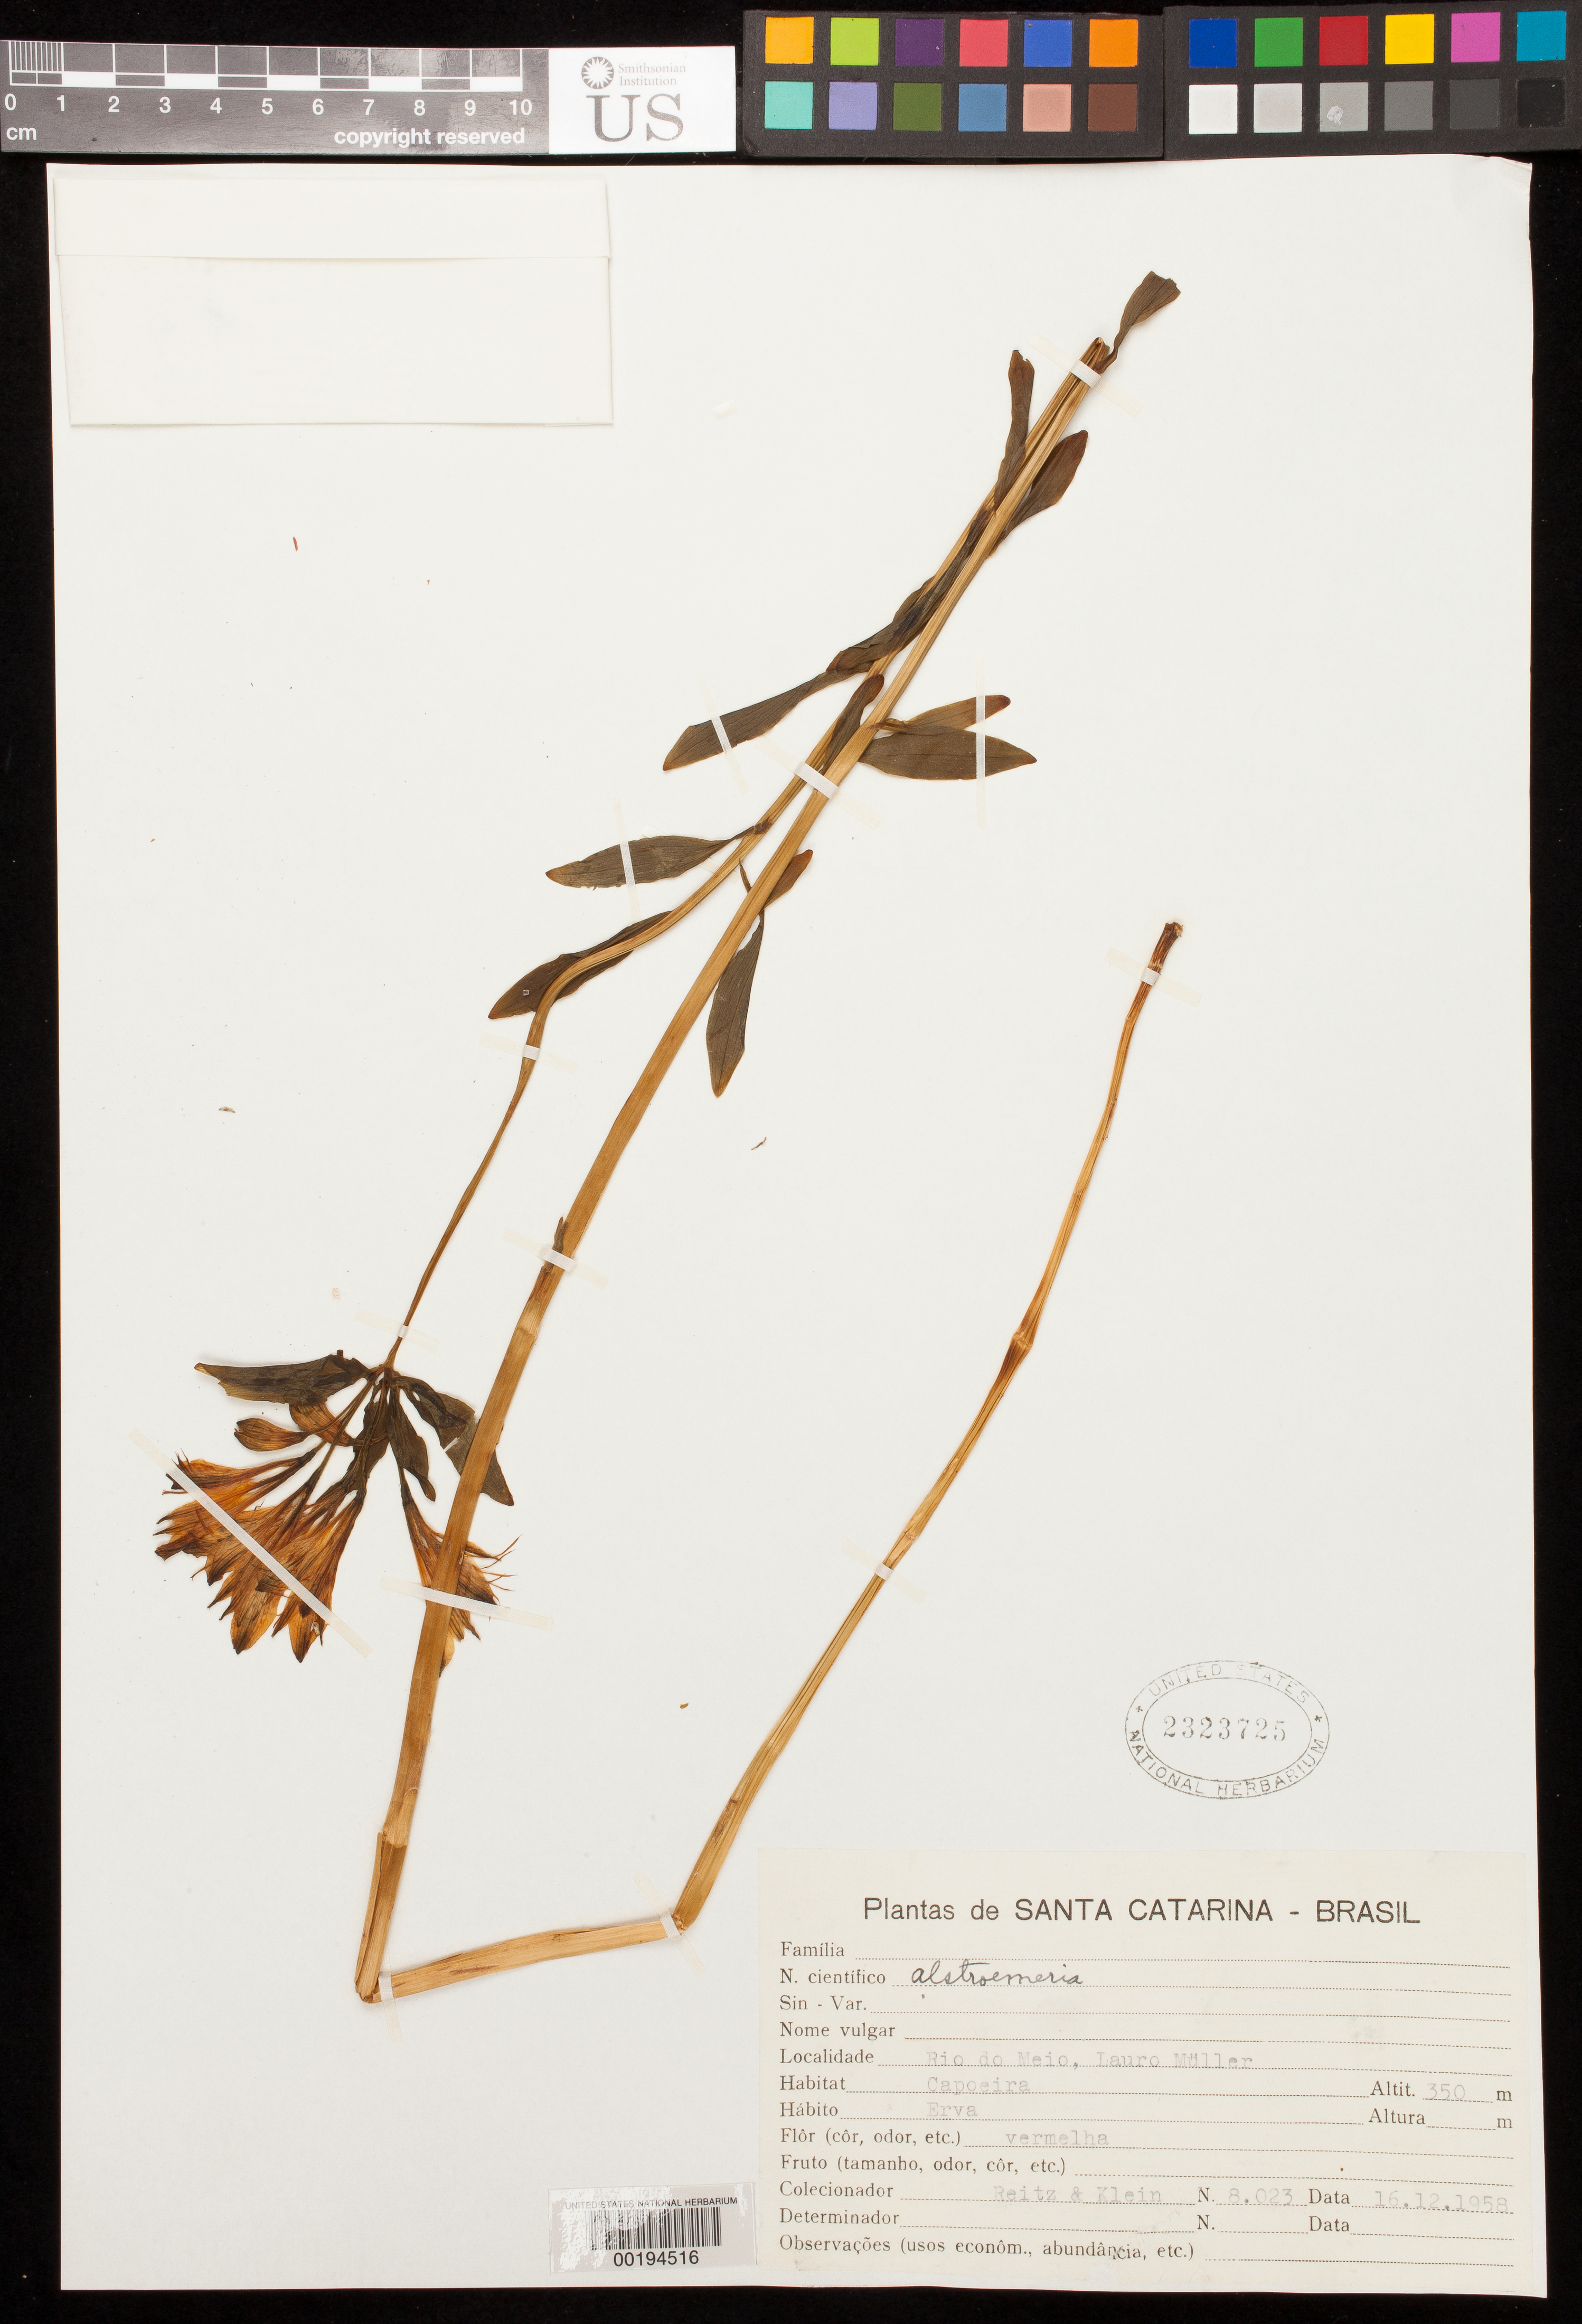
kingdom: Plantae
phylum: Tracheophyta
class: Liliopsida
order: Liliales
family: Alstroemeriaceae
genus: Alstroemeria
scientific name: Alstroemeria sp.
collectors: R. Reitz & R. M. Klein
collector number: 8023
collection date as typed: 16 Dec 1958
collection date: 1958-12-16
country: Brazil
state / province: Santa Catarina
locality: Rio do meio, lauro muller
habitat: Poutry yard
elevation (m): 350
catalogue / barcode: US 2323725